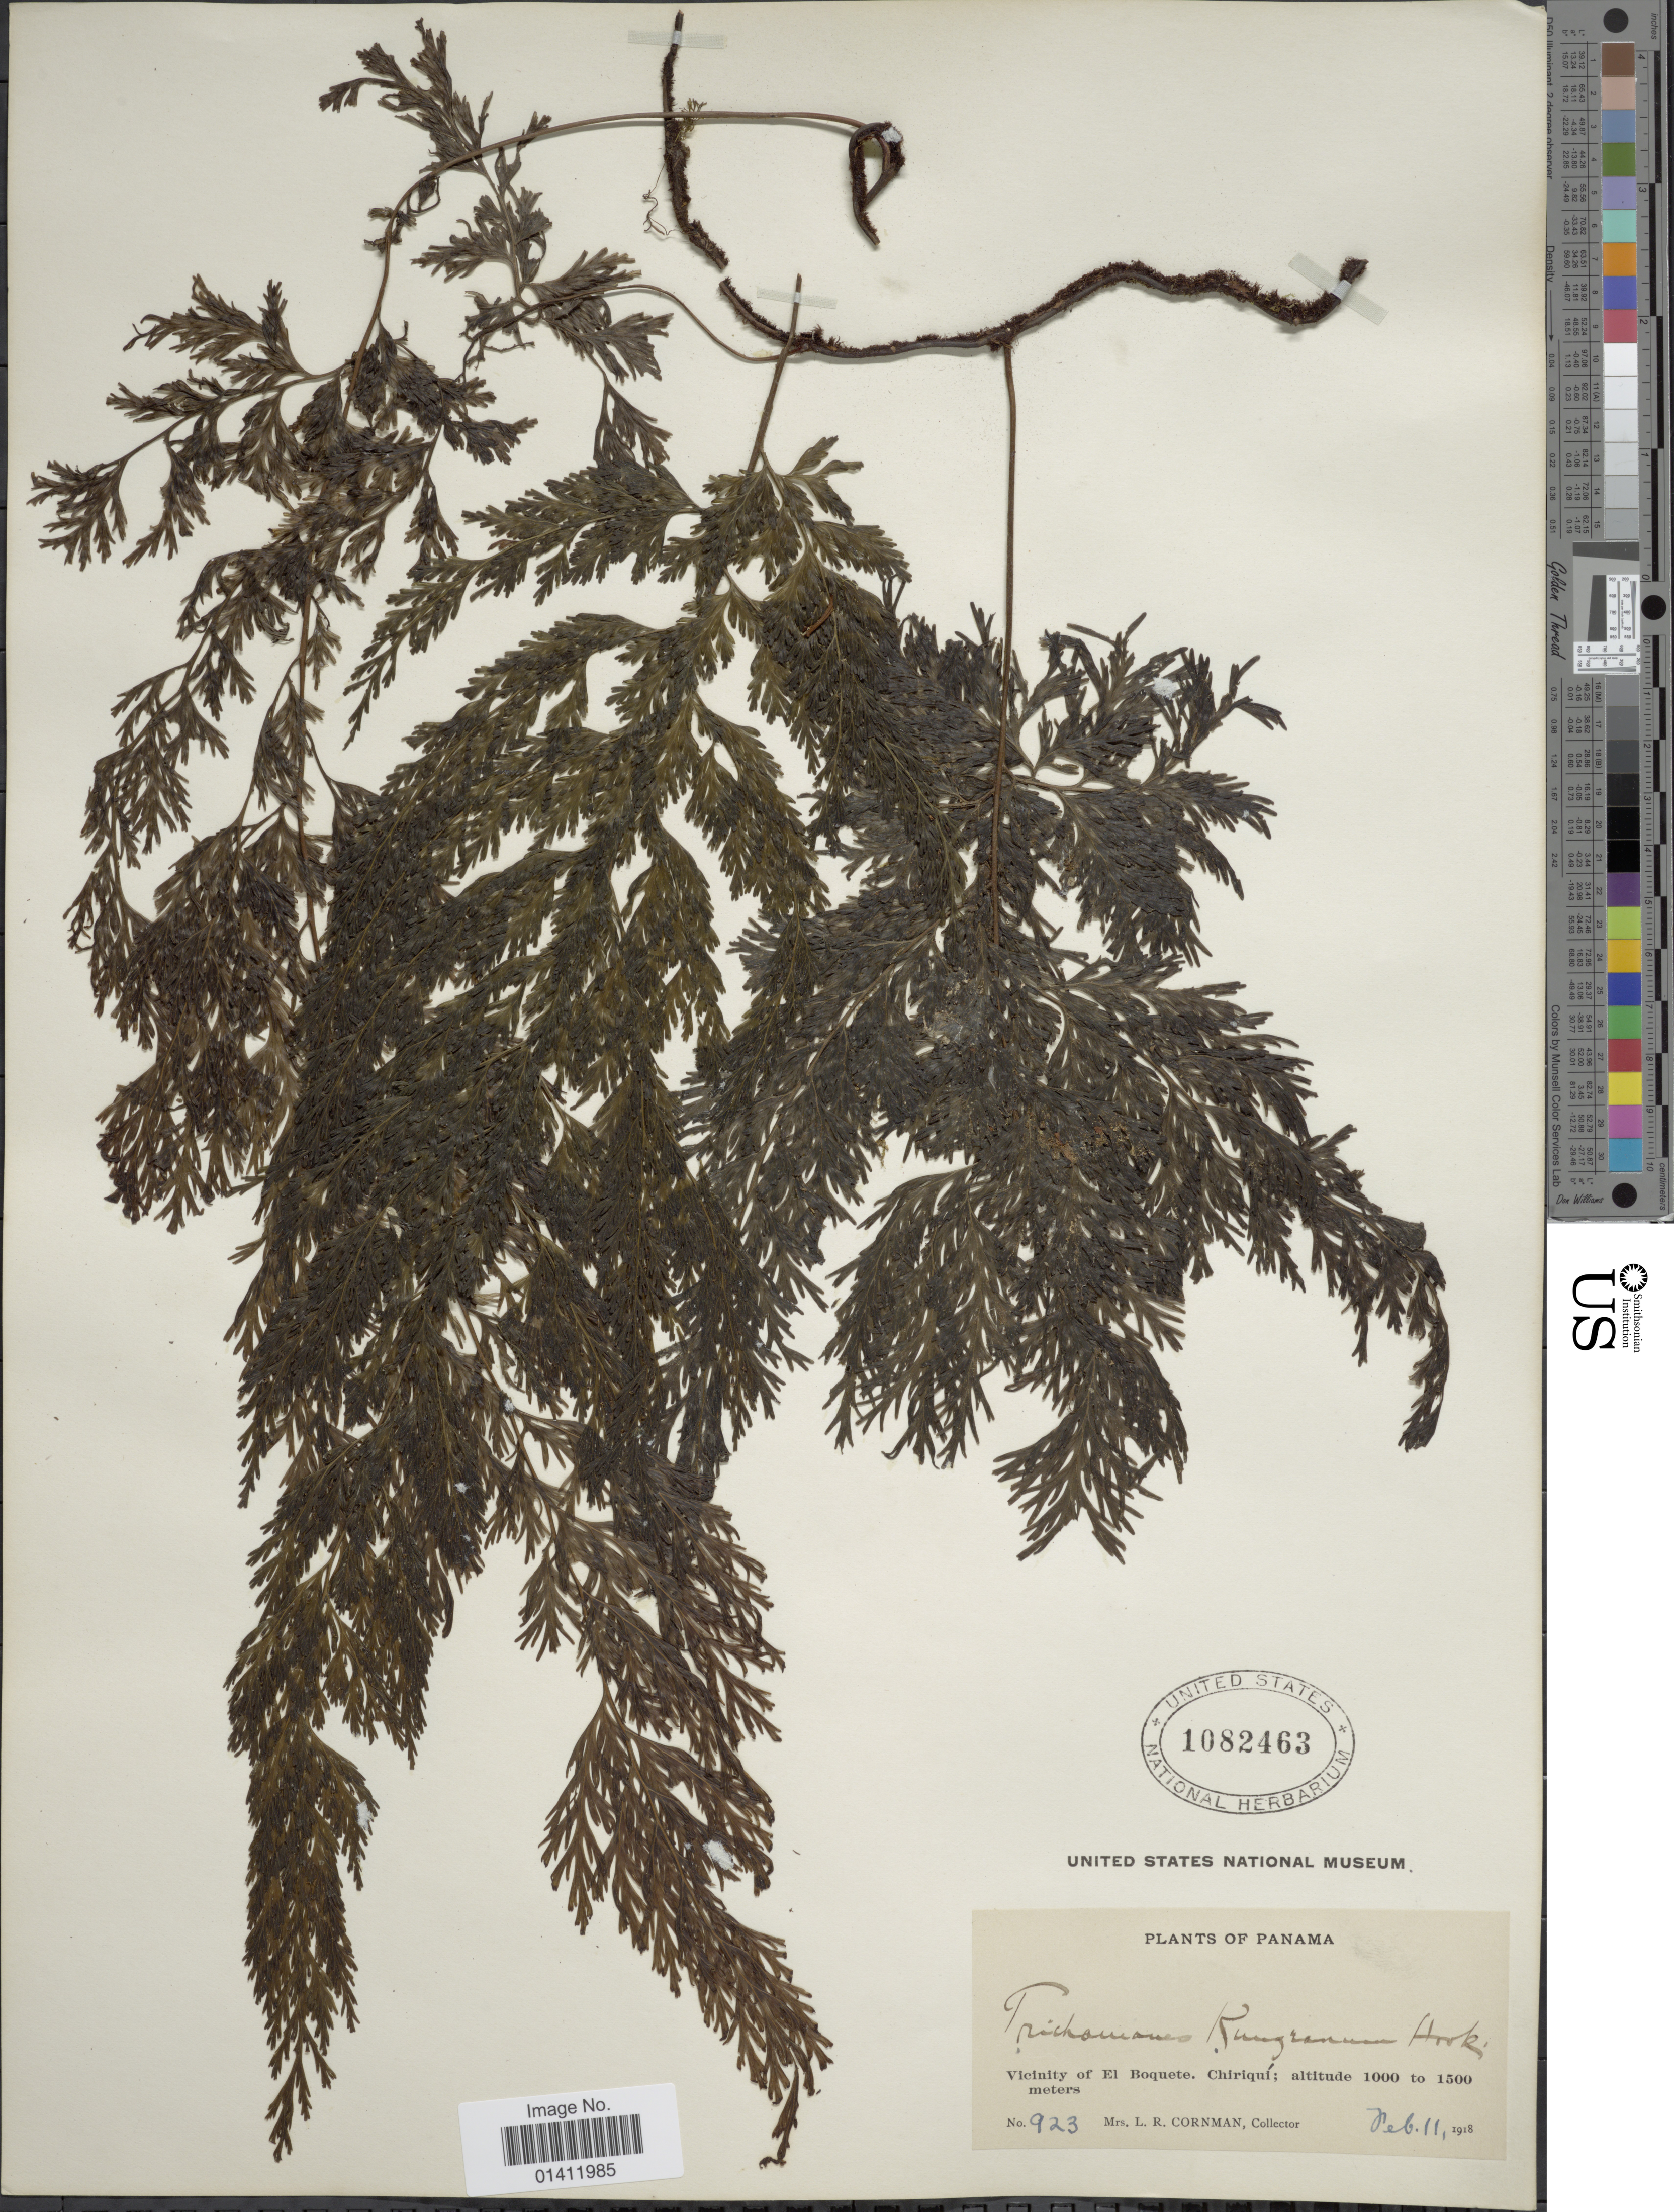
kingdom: Plantae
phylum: Tracheophyta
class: Polypodiopsida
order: Hymenophyllales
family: Hymenophyllaceae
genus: Vandenboschia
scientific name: Vandenboschia radicans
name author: (Sw.) Copel.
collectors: L. Cornman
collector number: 923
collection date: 1918-02-11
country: Panama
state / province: Chiriqui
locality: Vicinity of El Boquete.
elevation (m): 1000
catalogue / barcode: US 1082463